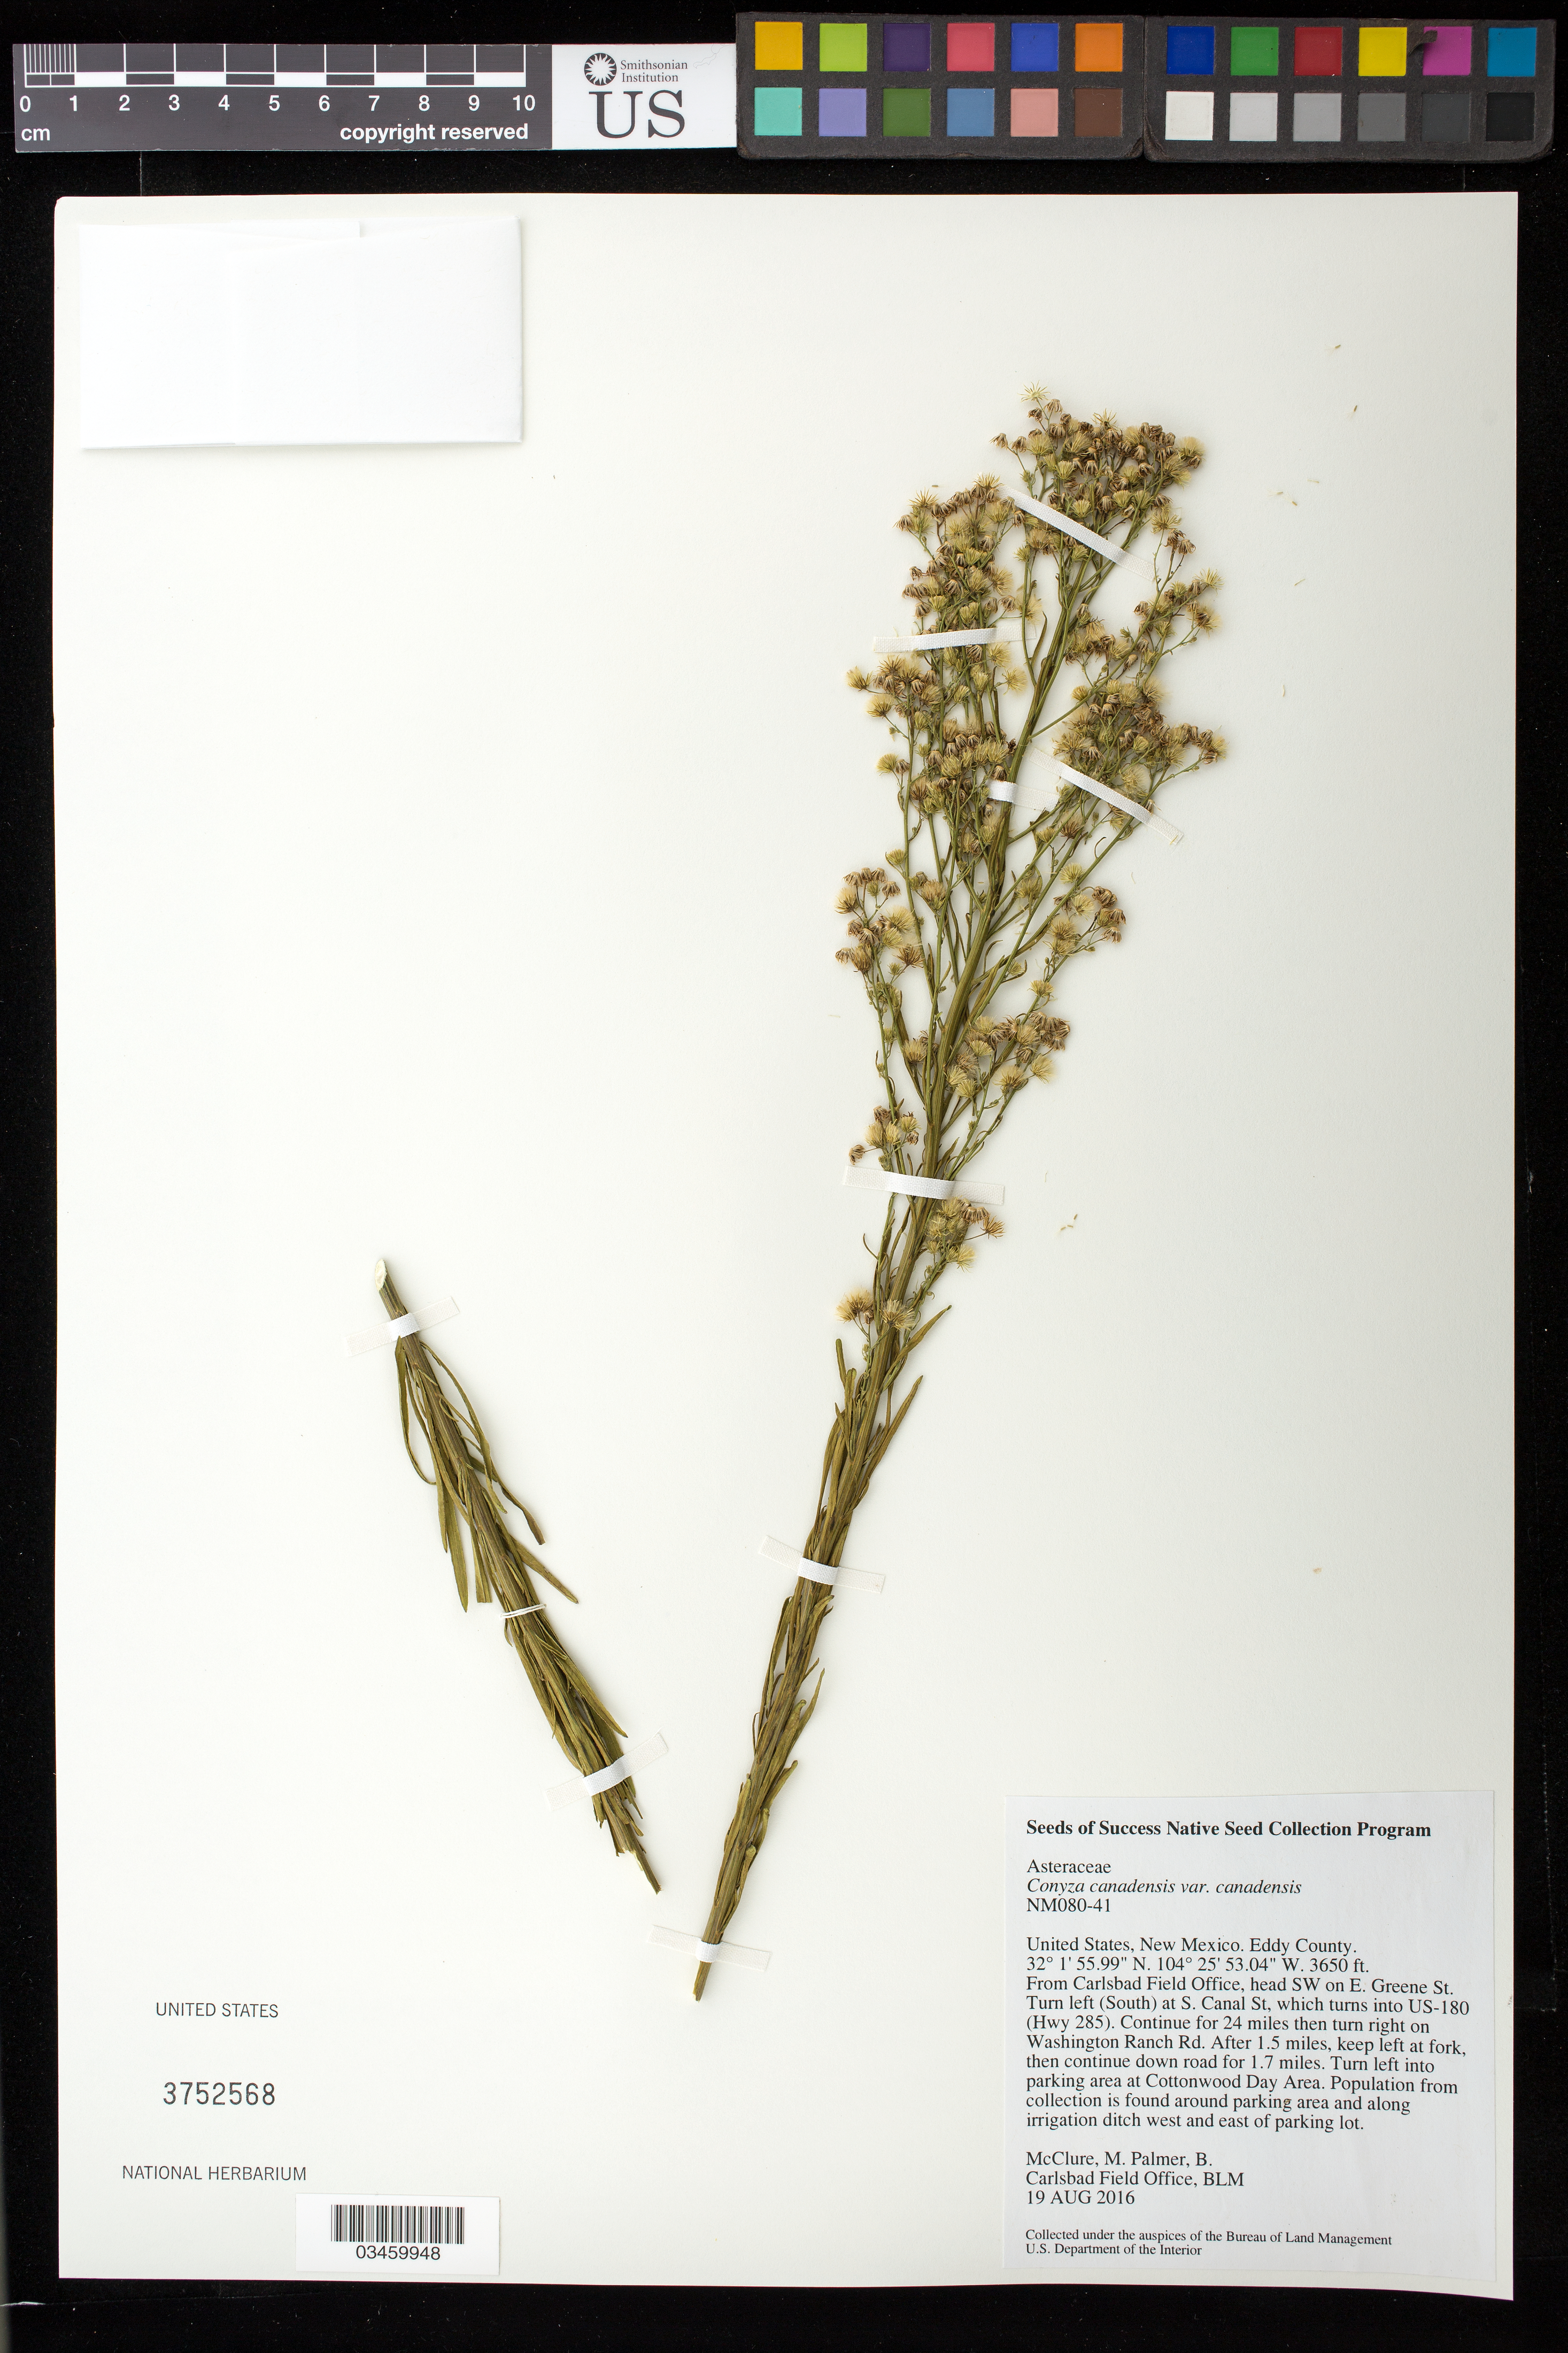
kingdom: Plantae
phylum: Tracheophyta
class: Magnoliopsida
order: Asterales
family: Asteraceae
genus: Conyza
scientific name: Conyza canadensis var. canadensis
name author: (L.) Cronq.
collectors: M. McClure & B. Palmer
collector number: NM080-41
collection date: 2016-08-19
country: United States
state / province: New Mexico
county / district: Eddy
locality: Washington Ranch, Cottonwood Day Use Area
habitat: R042XC017NM â€“ Population located along irrigation ditch and recreational trail.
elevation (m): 1113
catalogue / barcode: US 3752568